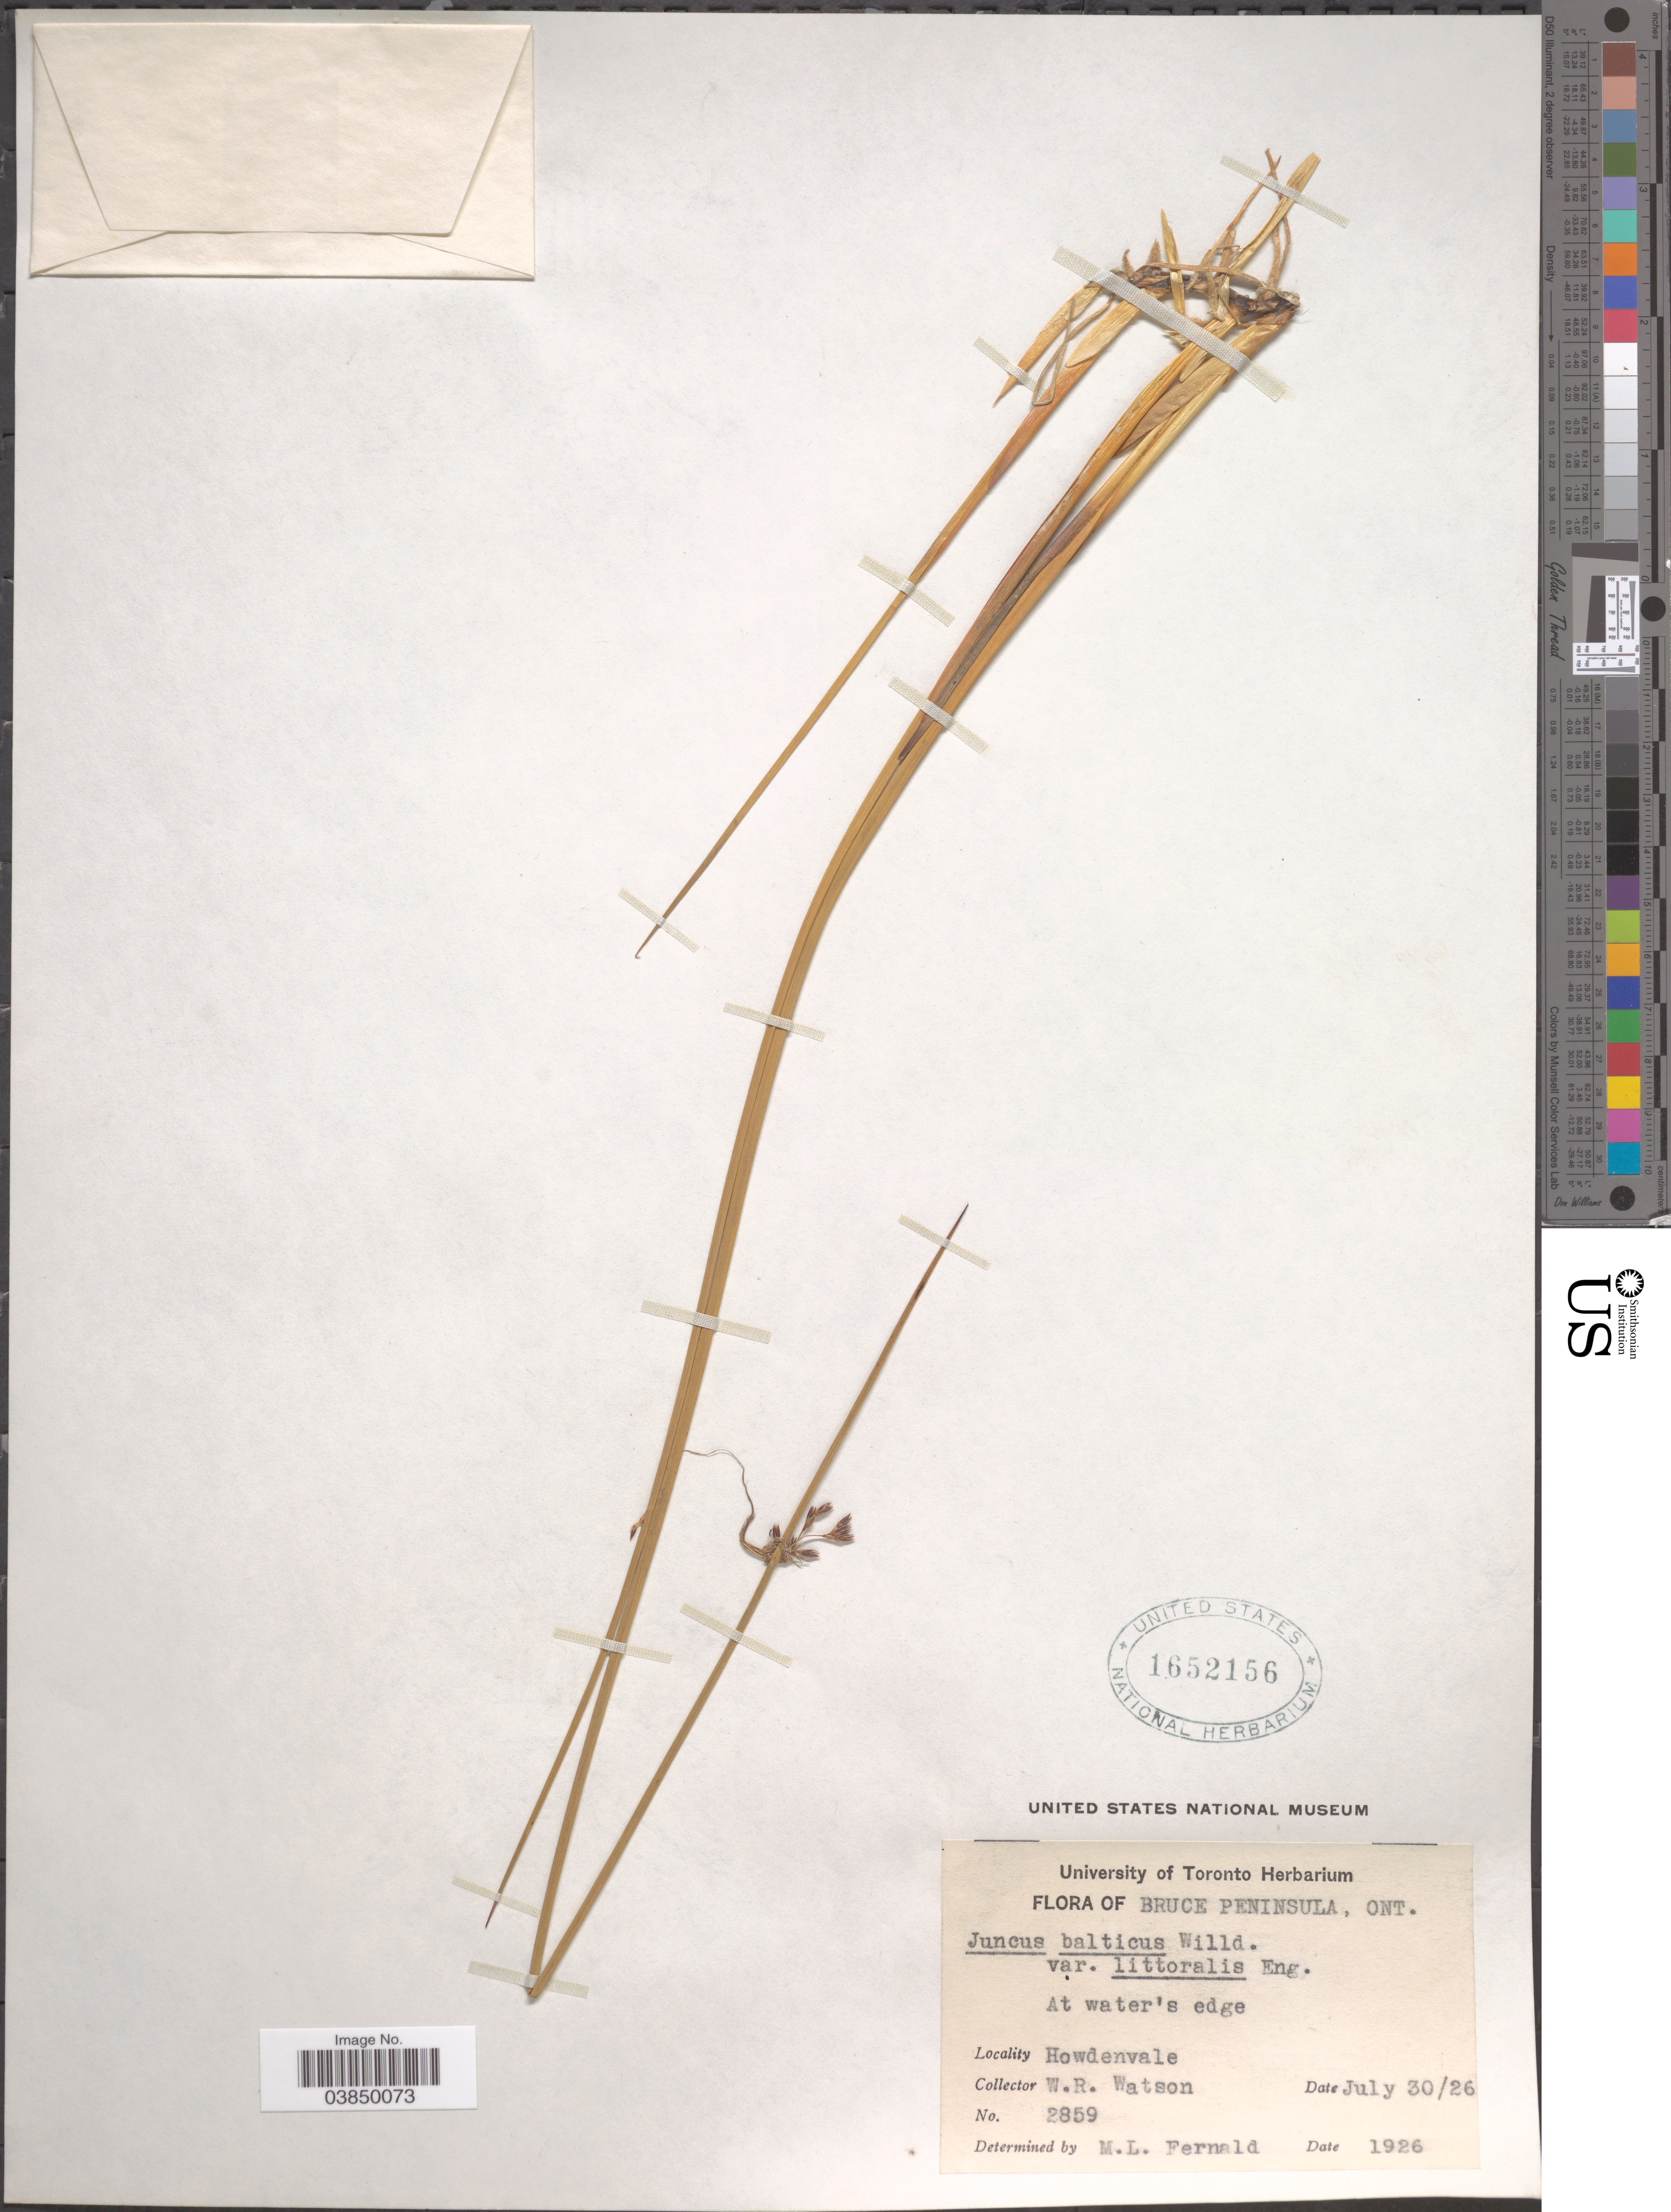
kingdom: Plantae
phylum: Tracheophyta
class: Liliopsida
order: Poales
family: Juncaceae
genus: Juncus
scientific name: Juncus balticus var. littoralis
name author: Engelm.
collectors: W. R. Watson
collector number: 2859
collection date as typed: Transcribed d/m/y: 30/7/26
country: Canada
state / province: Ontario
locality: Bruce Peninsula. At water's edge. Howdenvale.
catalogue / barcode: US 1652156